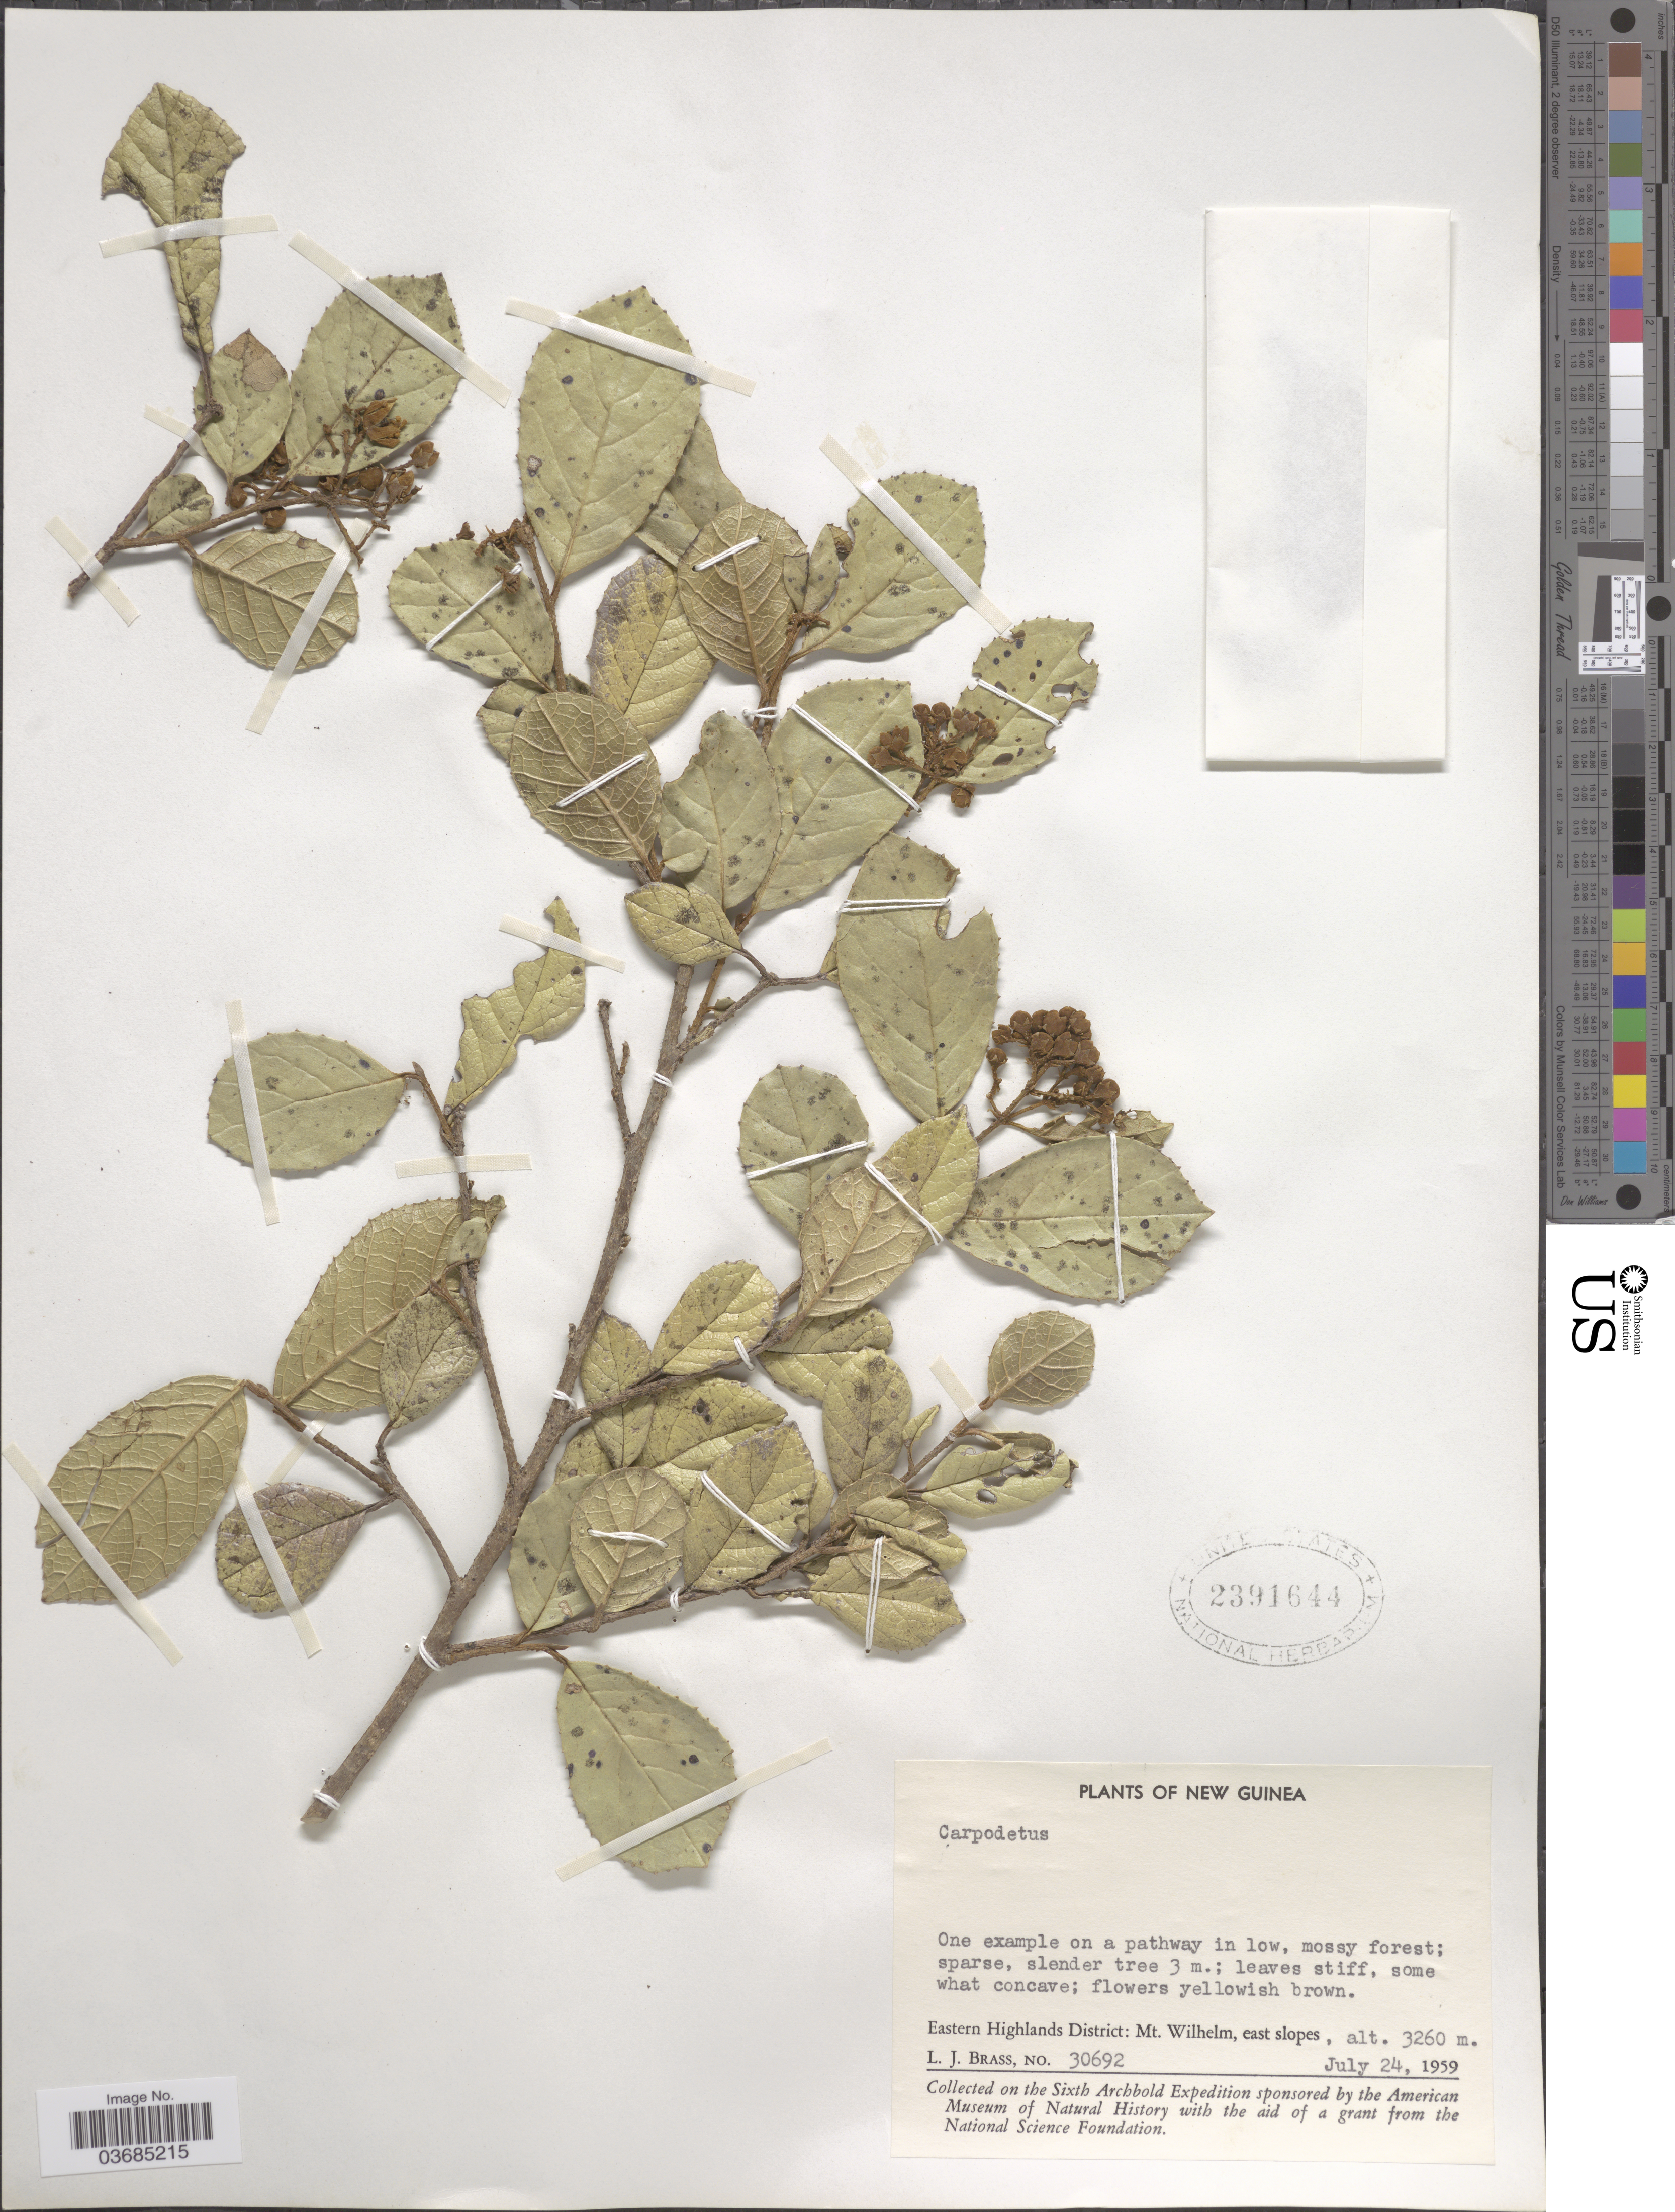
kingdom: Plantae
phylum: Tracheophyta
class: Magnoliopsida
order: Asterales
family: Rousseaceae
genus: Carpodetus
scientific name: Carpodetus sp.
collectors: L. J. Brass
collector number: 30692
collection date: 1959-07-24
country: Papua New Guinea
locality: New Guinea. Eastern Highlands District: Mt. Wilhelm, east slopes. Sixth Archbold Expedition.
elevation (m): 3260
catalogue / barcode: US 2391644